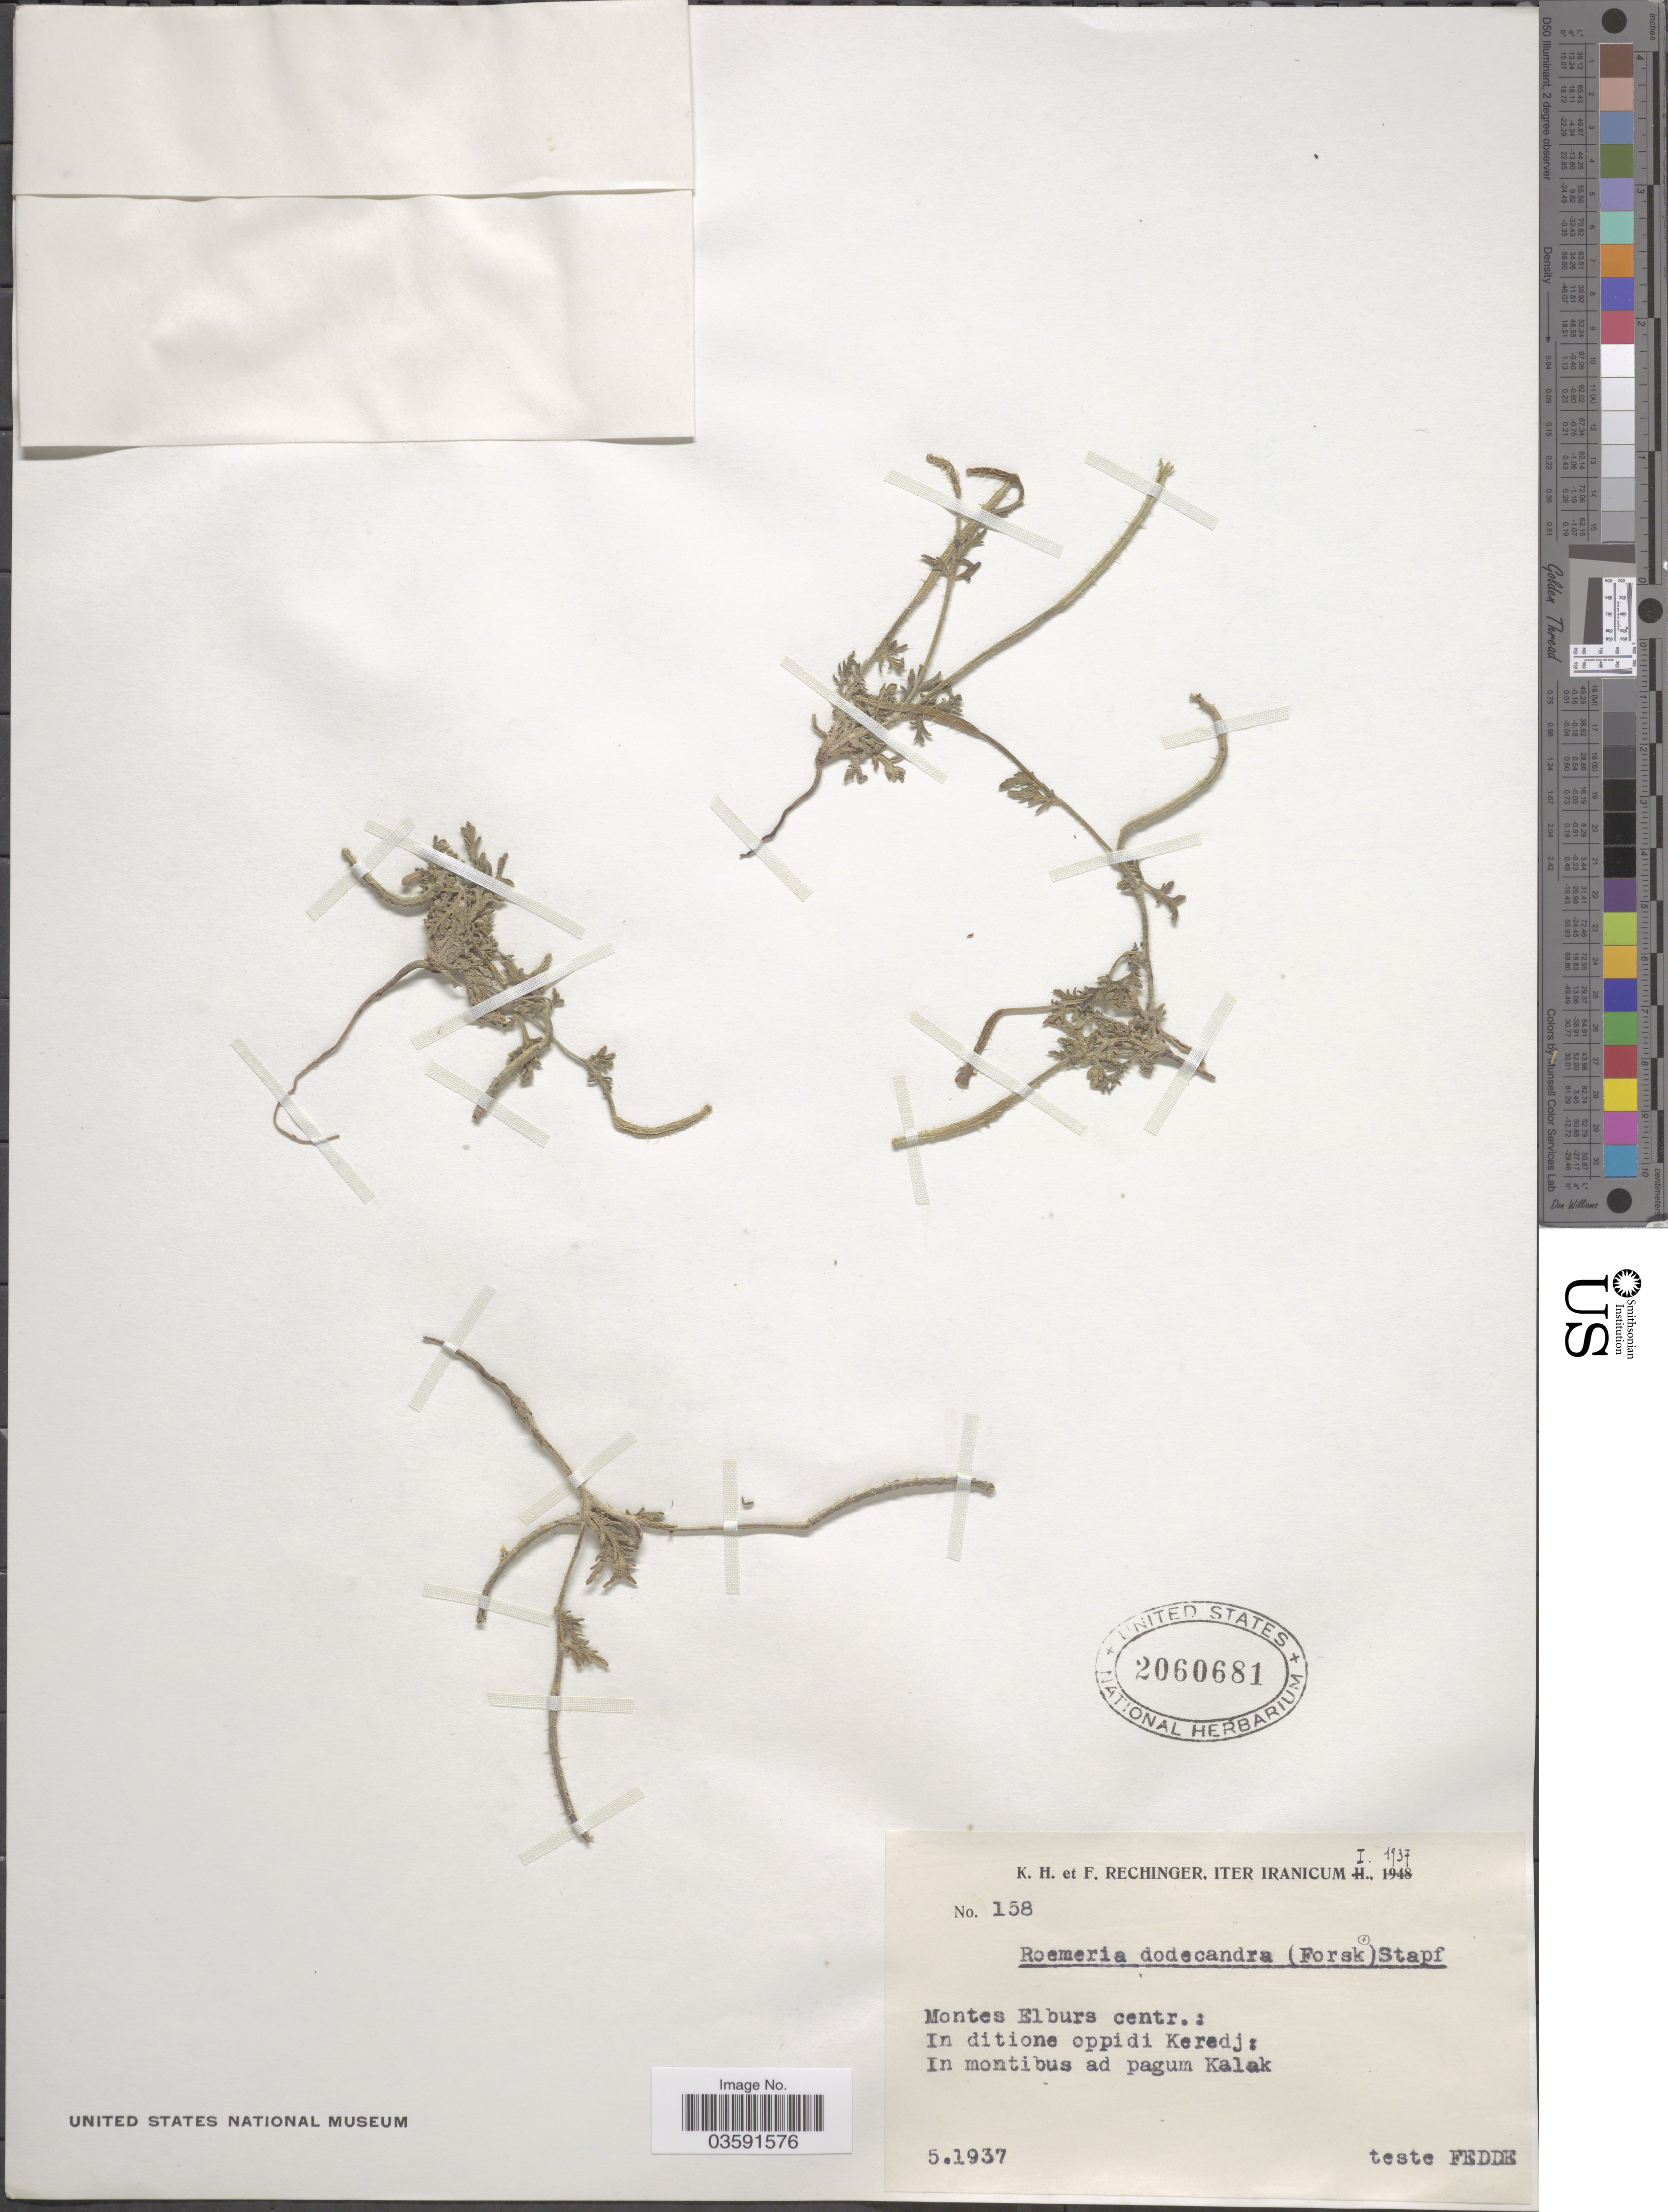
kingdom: Plantae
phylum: Tracheophyta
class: Magnoliopsida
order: Ranunculales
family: Papaveraceae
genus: Papaver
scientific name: Papaver dodecandrum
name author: (Forssk.) Medik.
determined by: Strong, M. T., (US), Smithsonian Institution - National Museum of Natural History (UNITED STATES)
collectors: K. H. Rechinger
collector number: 158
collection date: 1937-05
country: Iran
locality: Iter Iranicum I. Montes Elburs centr.: In ditione oppidi Keredj: In montibus ad pagum Kalak.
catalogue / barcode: US 2060681